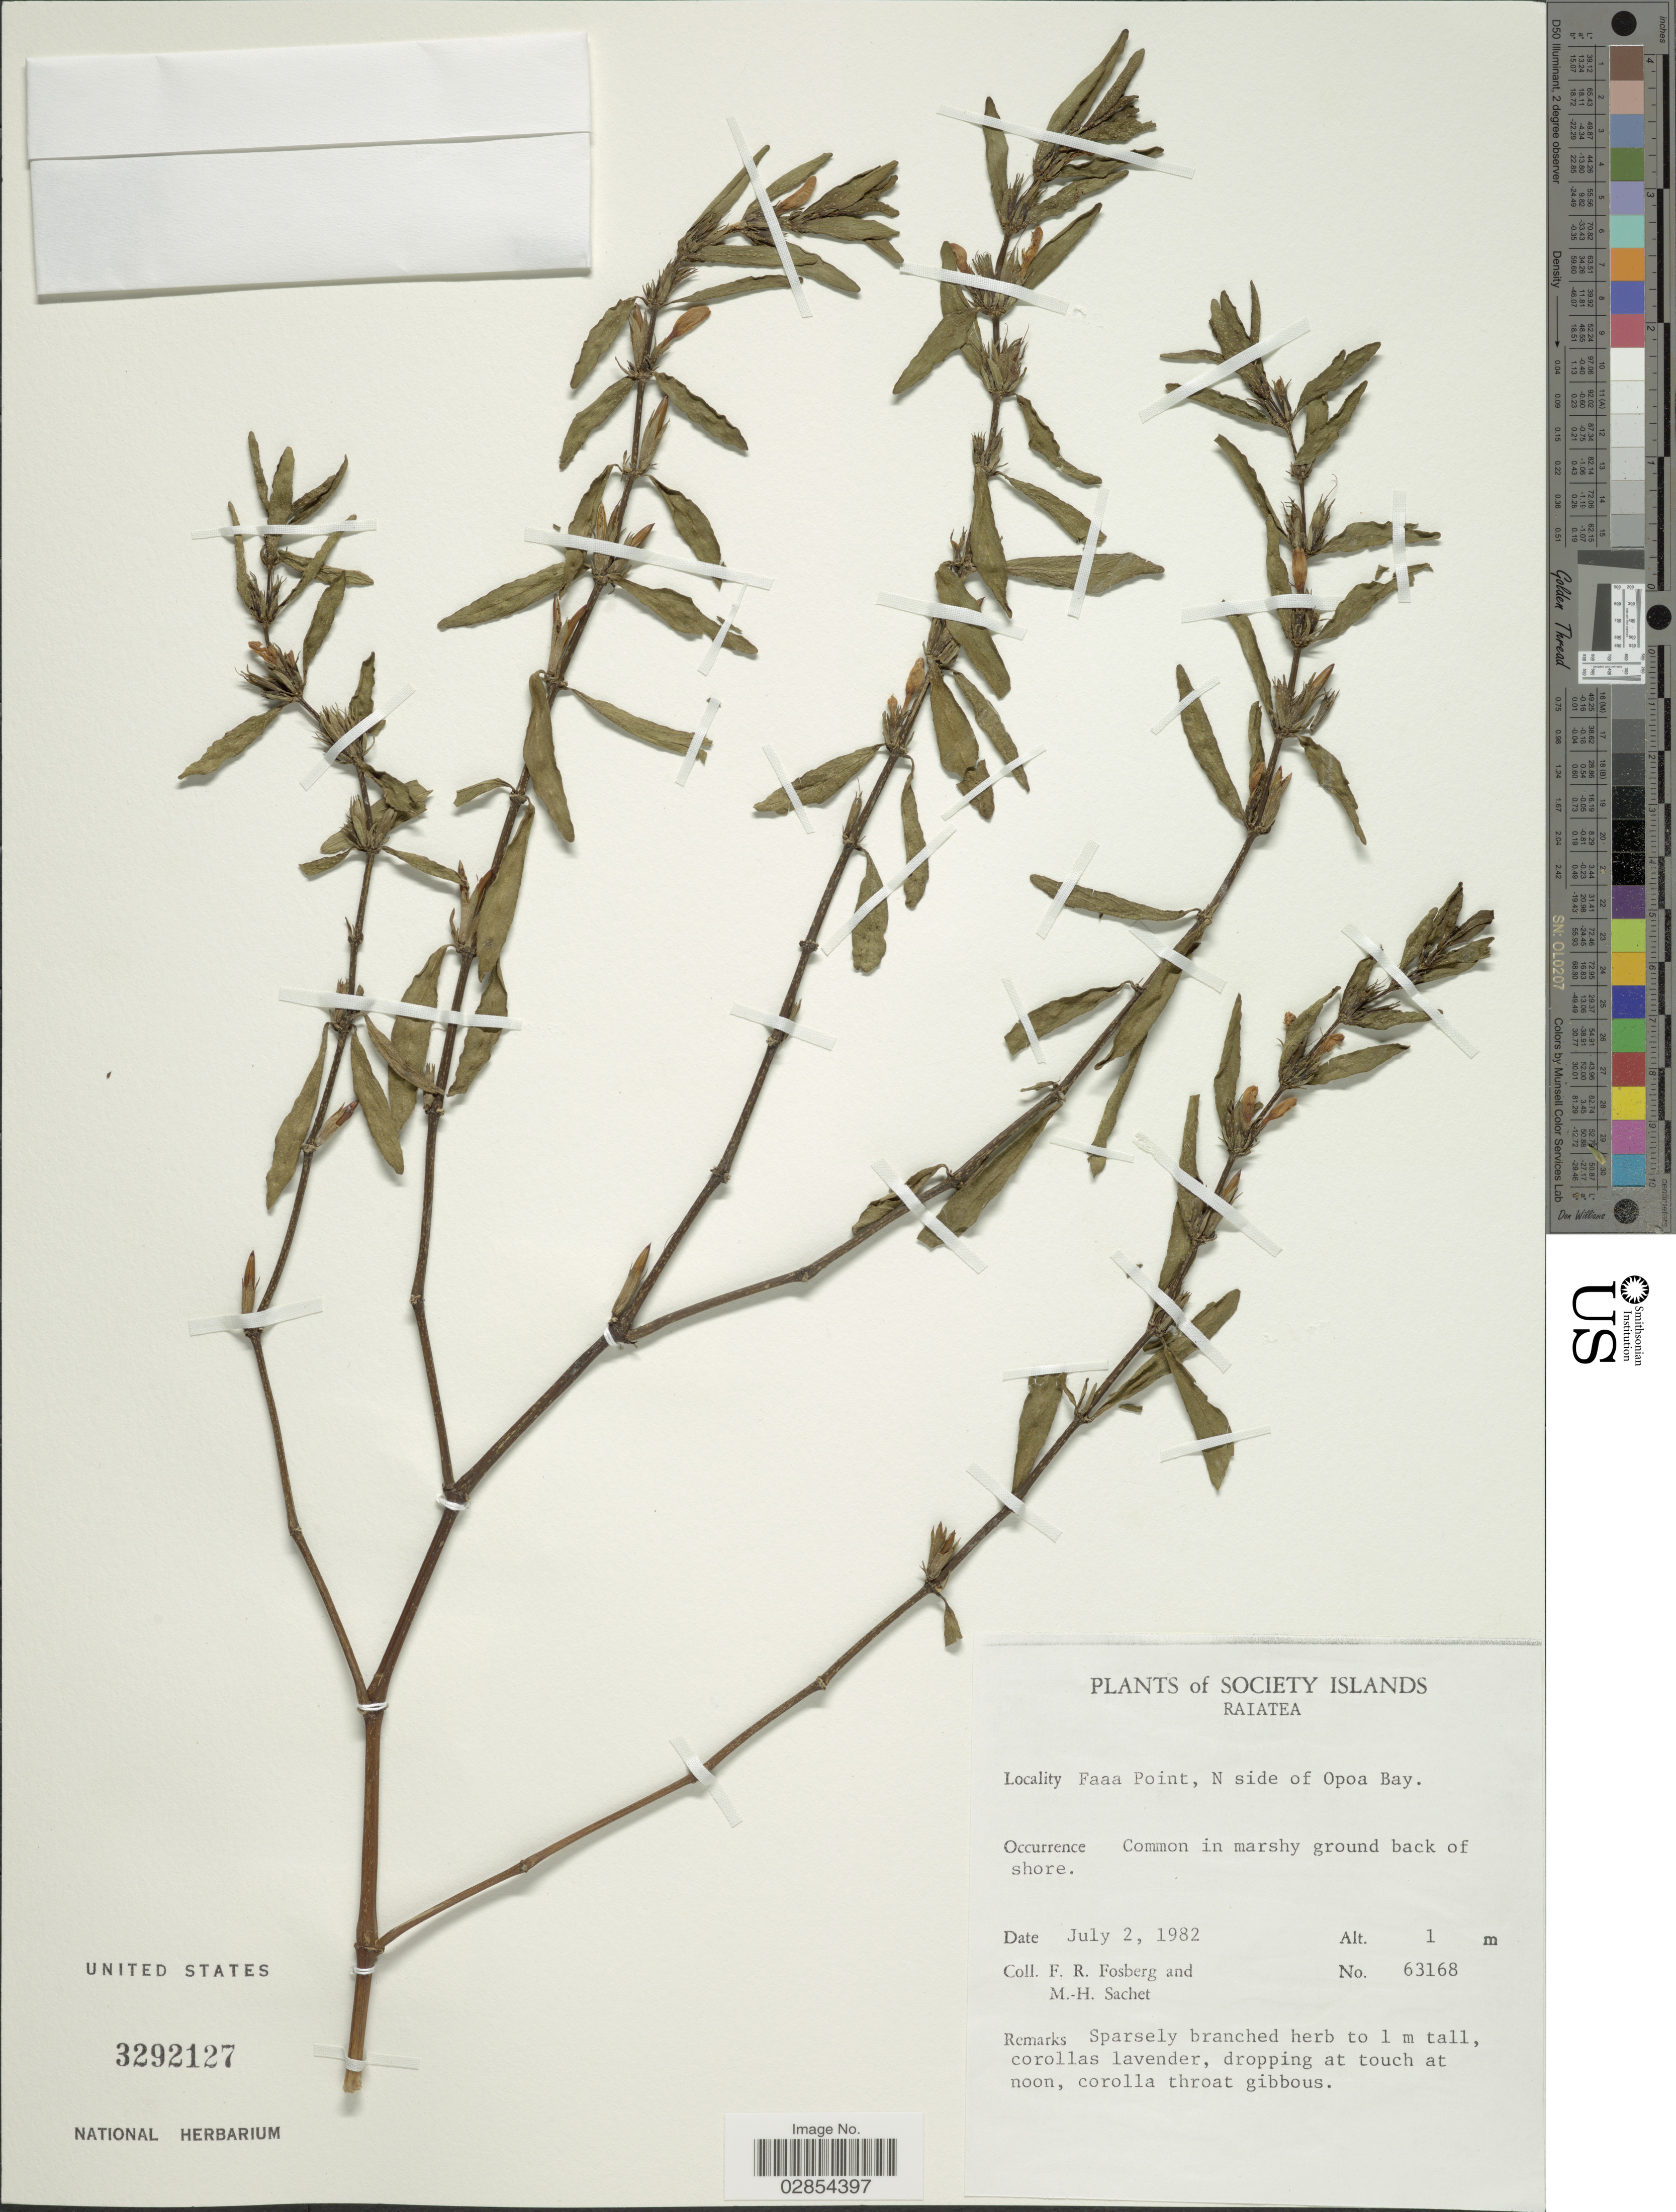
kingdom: Plantae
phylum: Tracheophyta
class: Magnoliopsida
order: Lamiales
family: Acanthaceae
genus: Hygrophila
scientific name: Hygrophila angustifolia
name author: R. Br.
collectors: F. R. Fosberg & M.-H. Sachet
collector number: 63168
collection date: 1982-07-02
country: French Polynesia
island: Raiatea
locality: Society Islands. Raiatea. Faaa Point, N side of Opoa Bay.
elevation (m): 1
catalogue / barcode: US 3292127